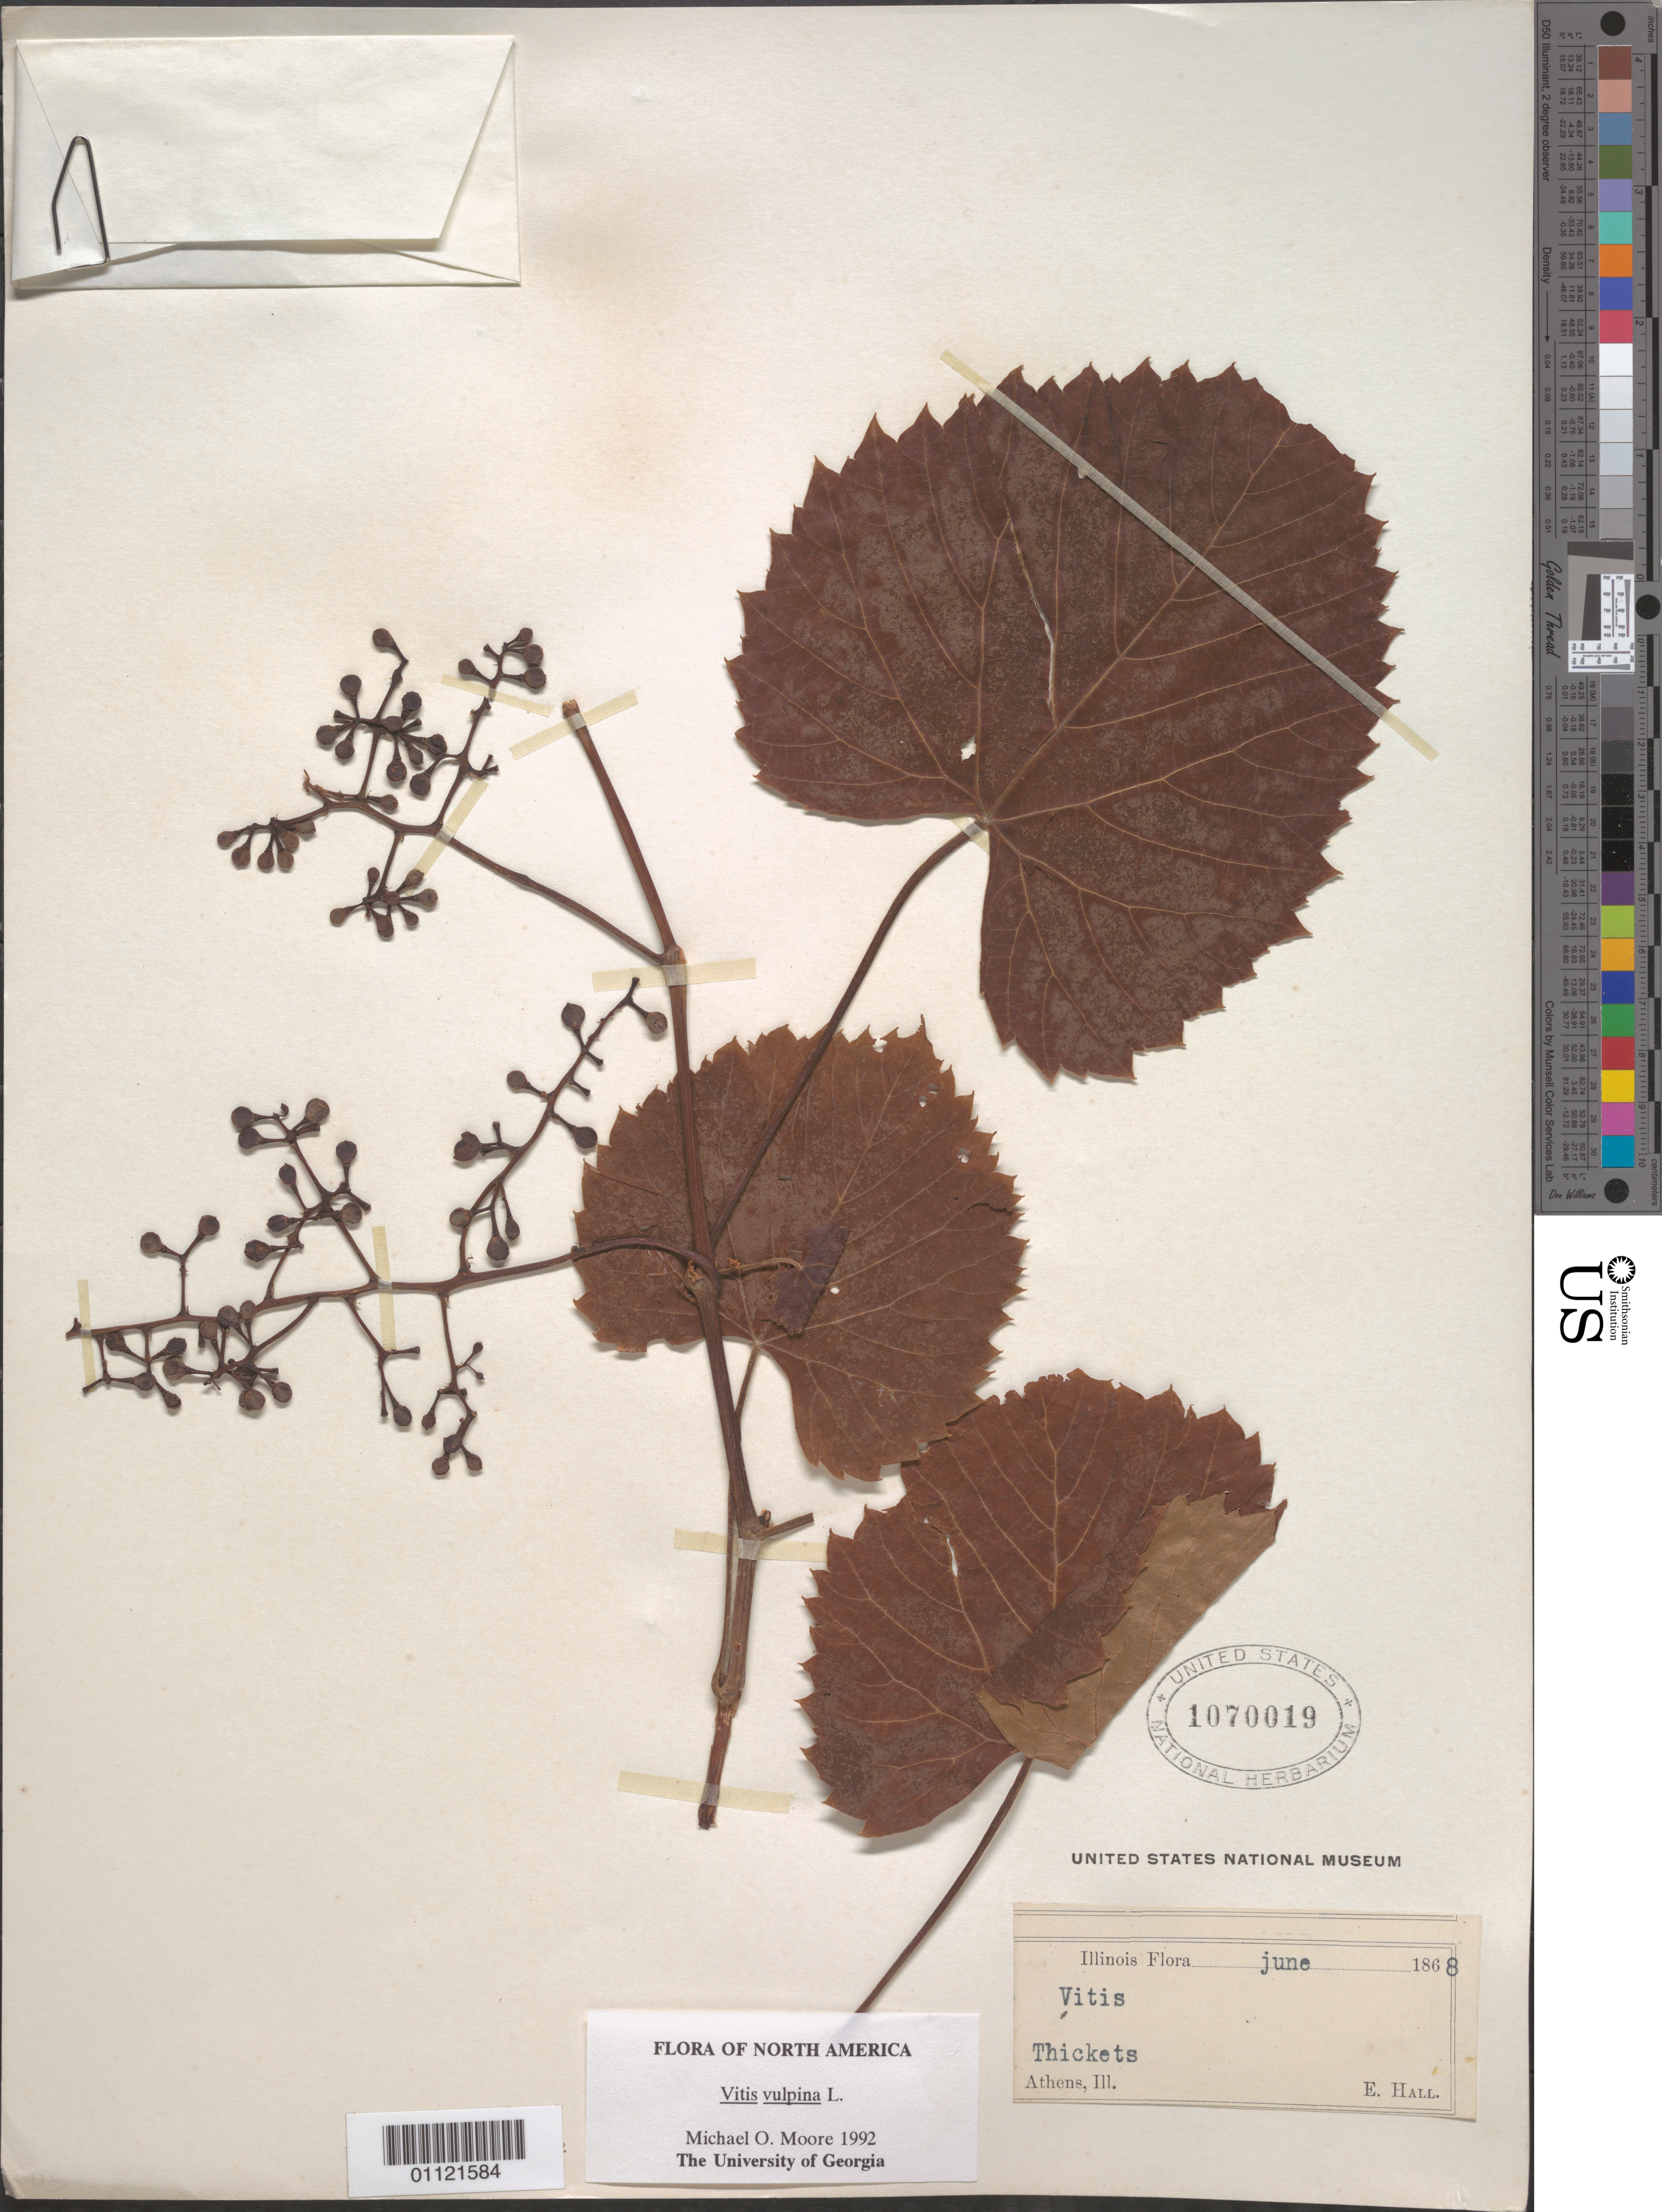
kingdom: Plantae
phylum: Tracheophyta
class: Magnoliopsida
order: Vitales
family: Vitaceae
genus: Vitis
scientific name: Vitis vulpina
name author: L.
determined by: Moore, M. O.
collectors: E. Hall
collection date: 1868-06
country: United States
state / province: Illinois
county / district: Menard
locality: Athens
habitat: Thickets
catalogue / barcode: US 1070019